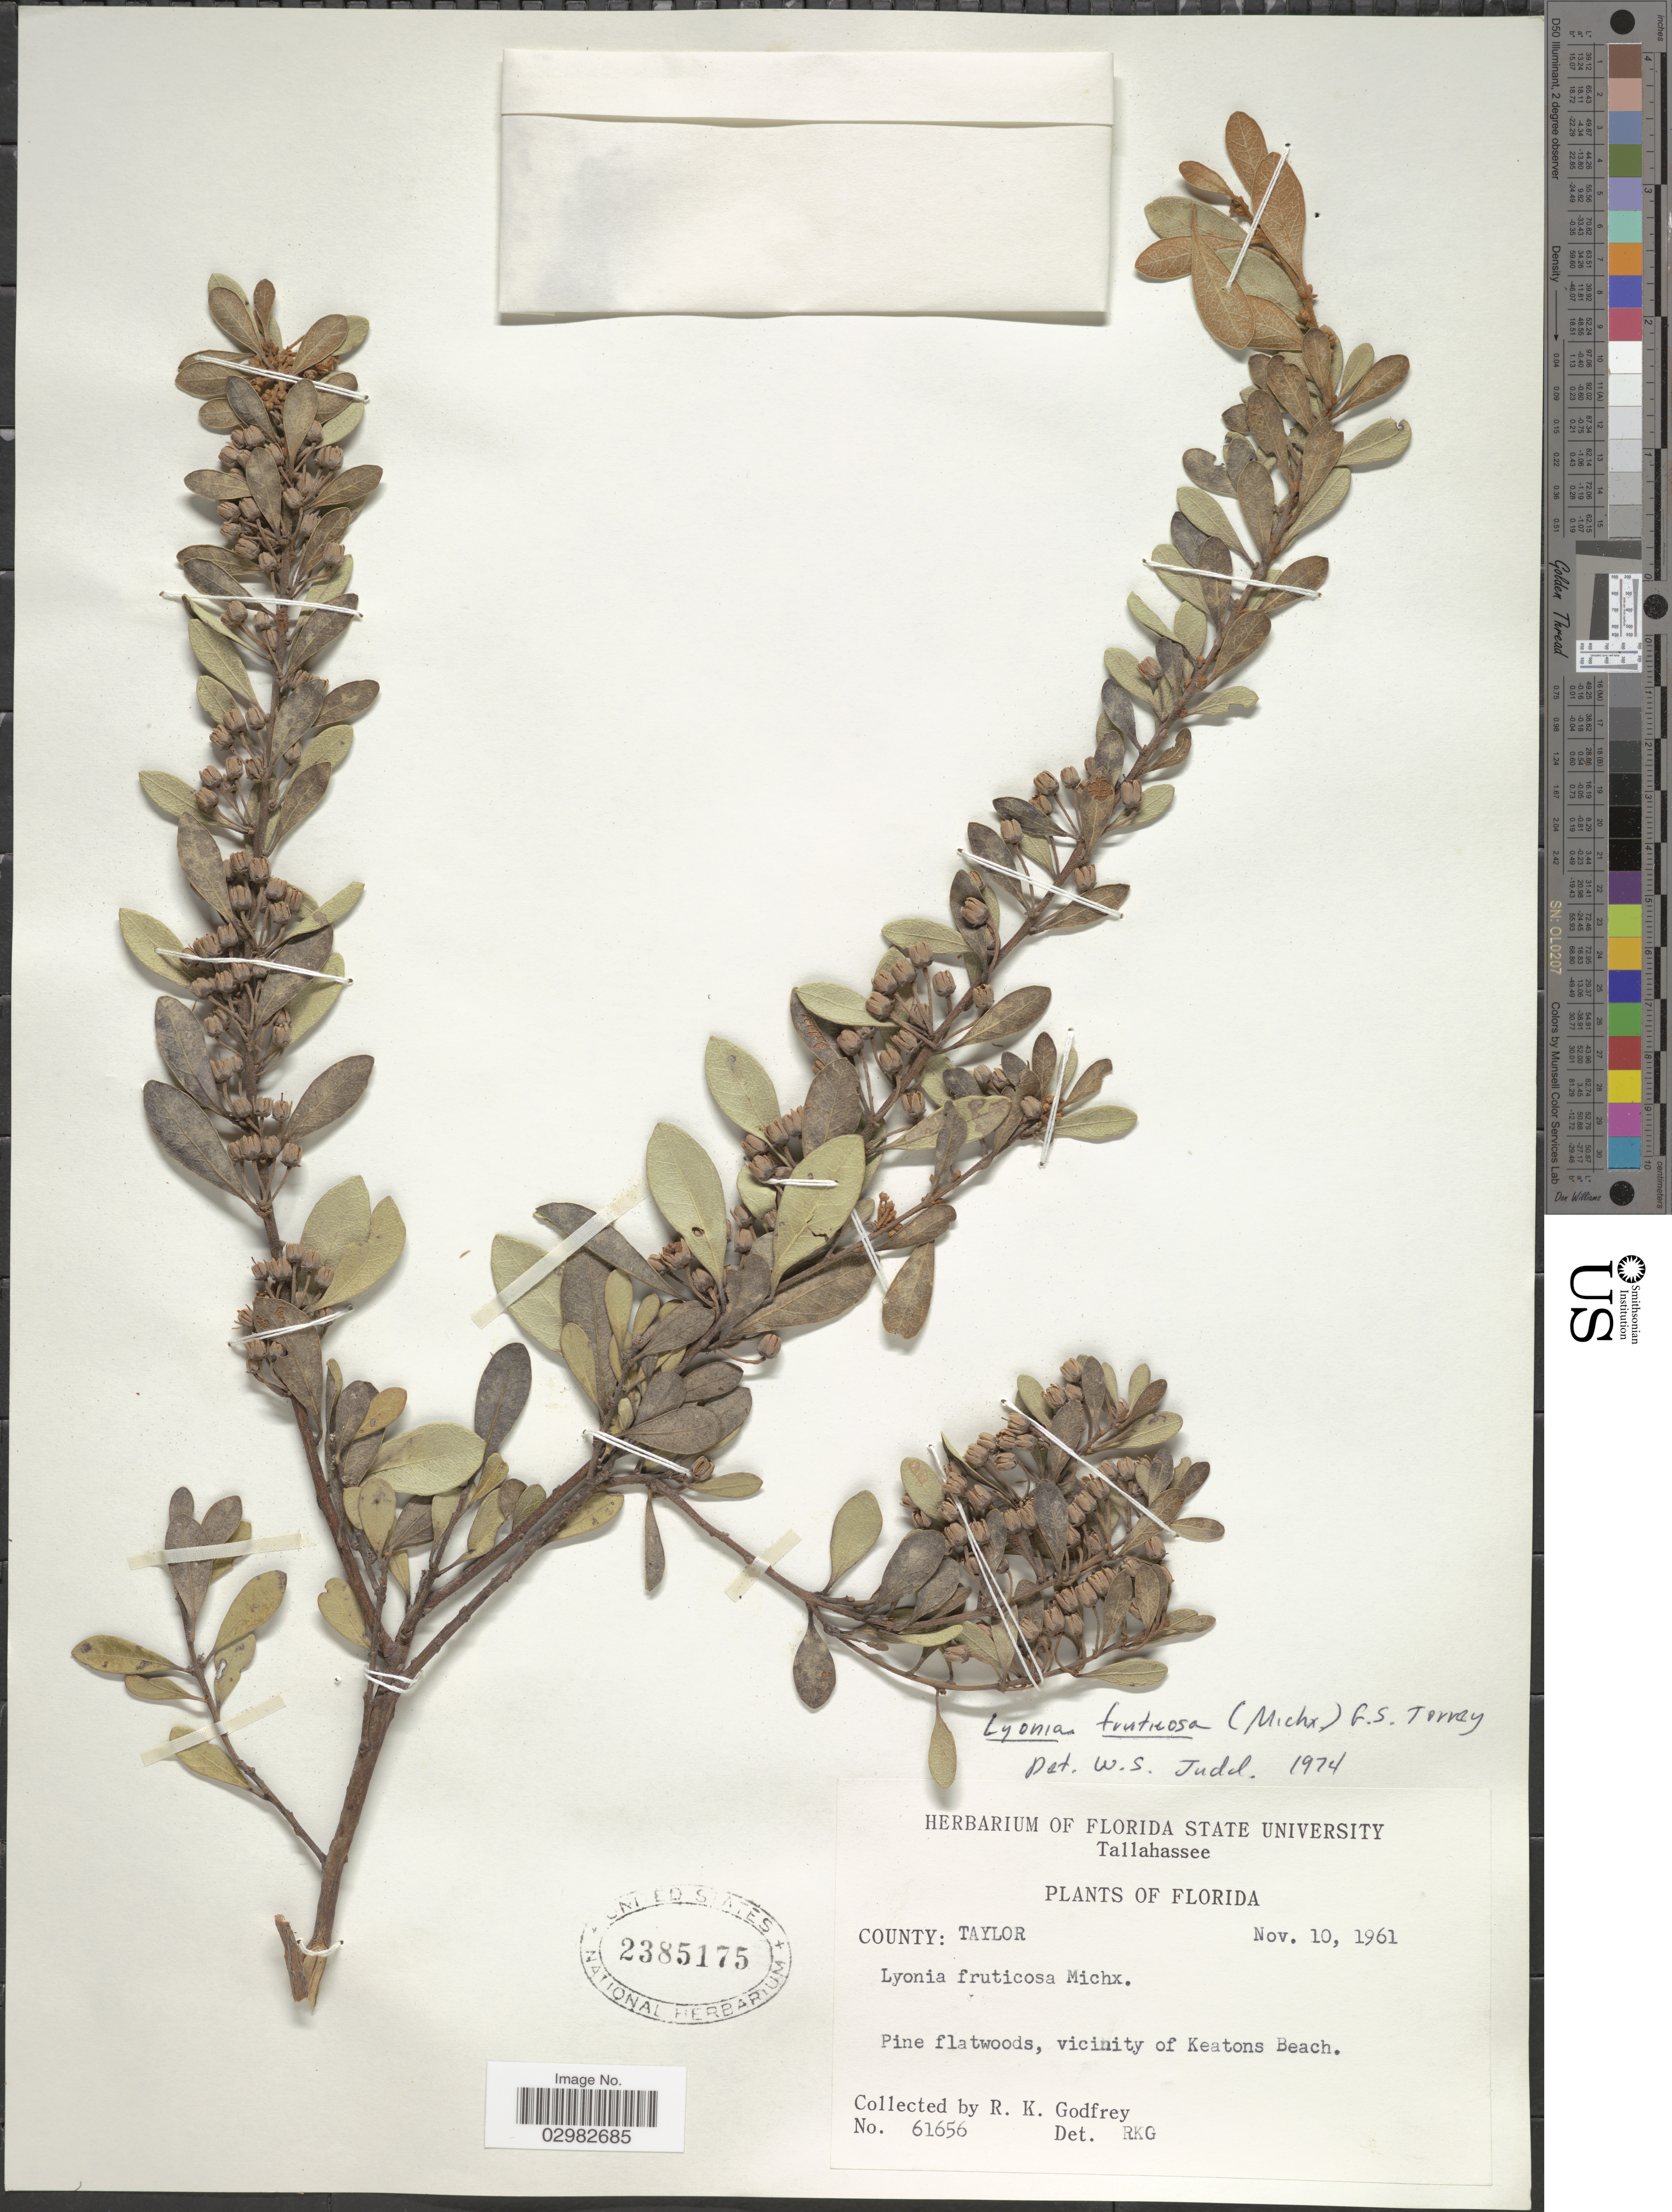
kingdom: Plantae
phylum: Tracheophyta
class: Magnoliopsida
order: Ericales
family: Ericaceae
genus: Lyonia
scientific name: Lyonia fruticosa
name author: (Michx.) G.S. Torr.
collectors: R. K. Godfrey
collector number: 61656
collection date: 1961-11-10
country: United States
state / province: Florida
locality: County Taylor, vicinity of Keatons Beach.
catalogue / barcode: US 2385175